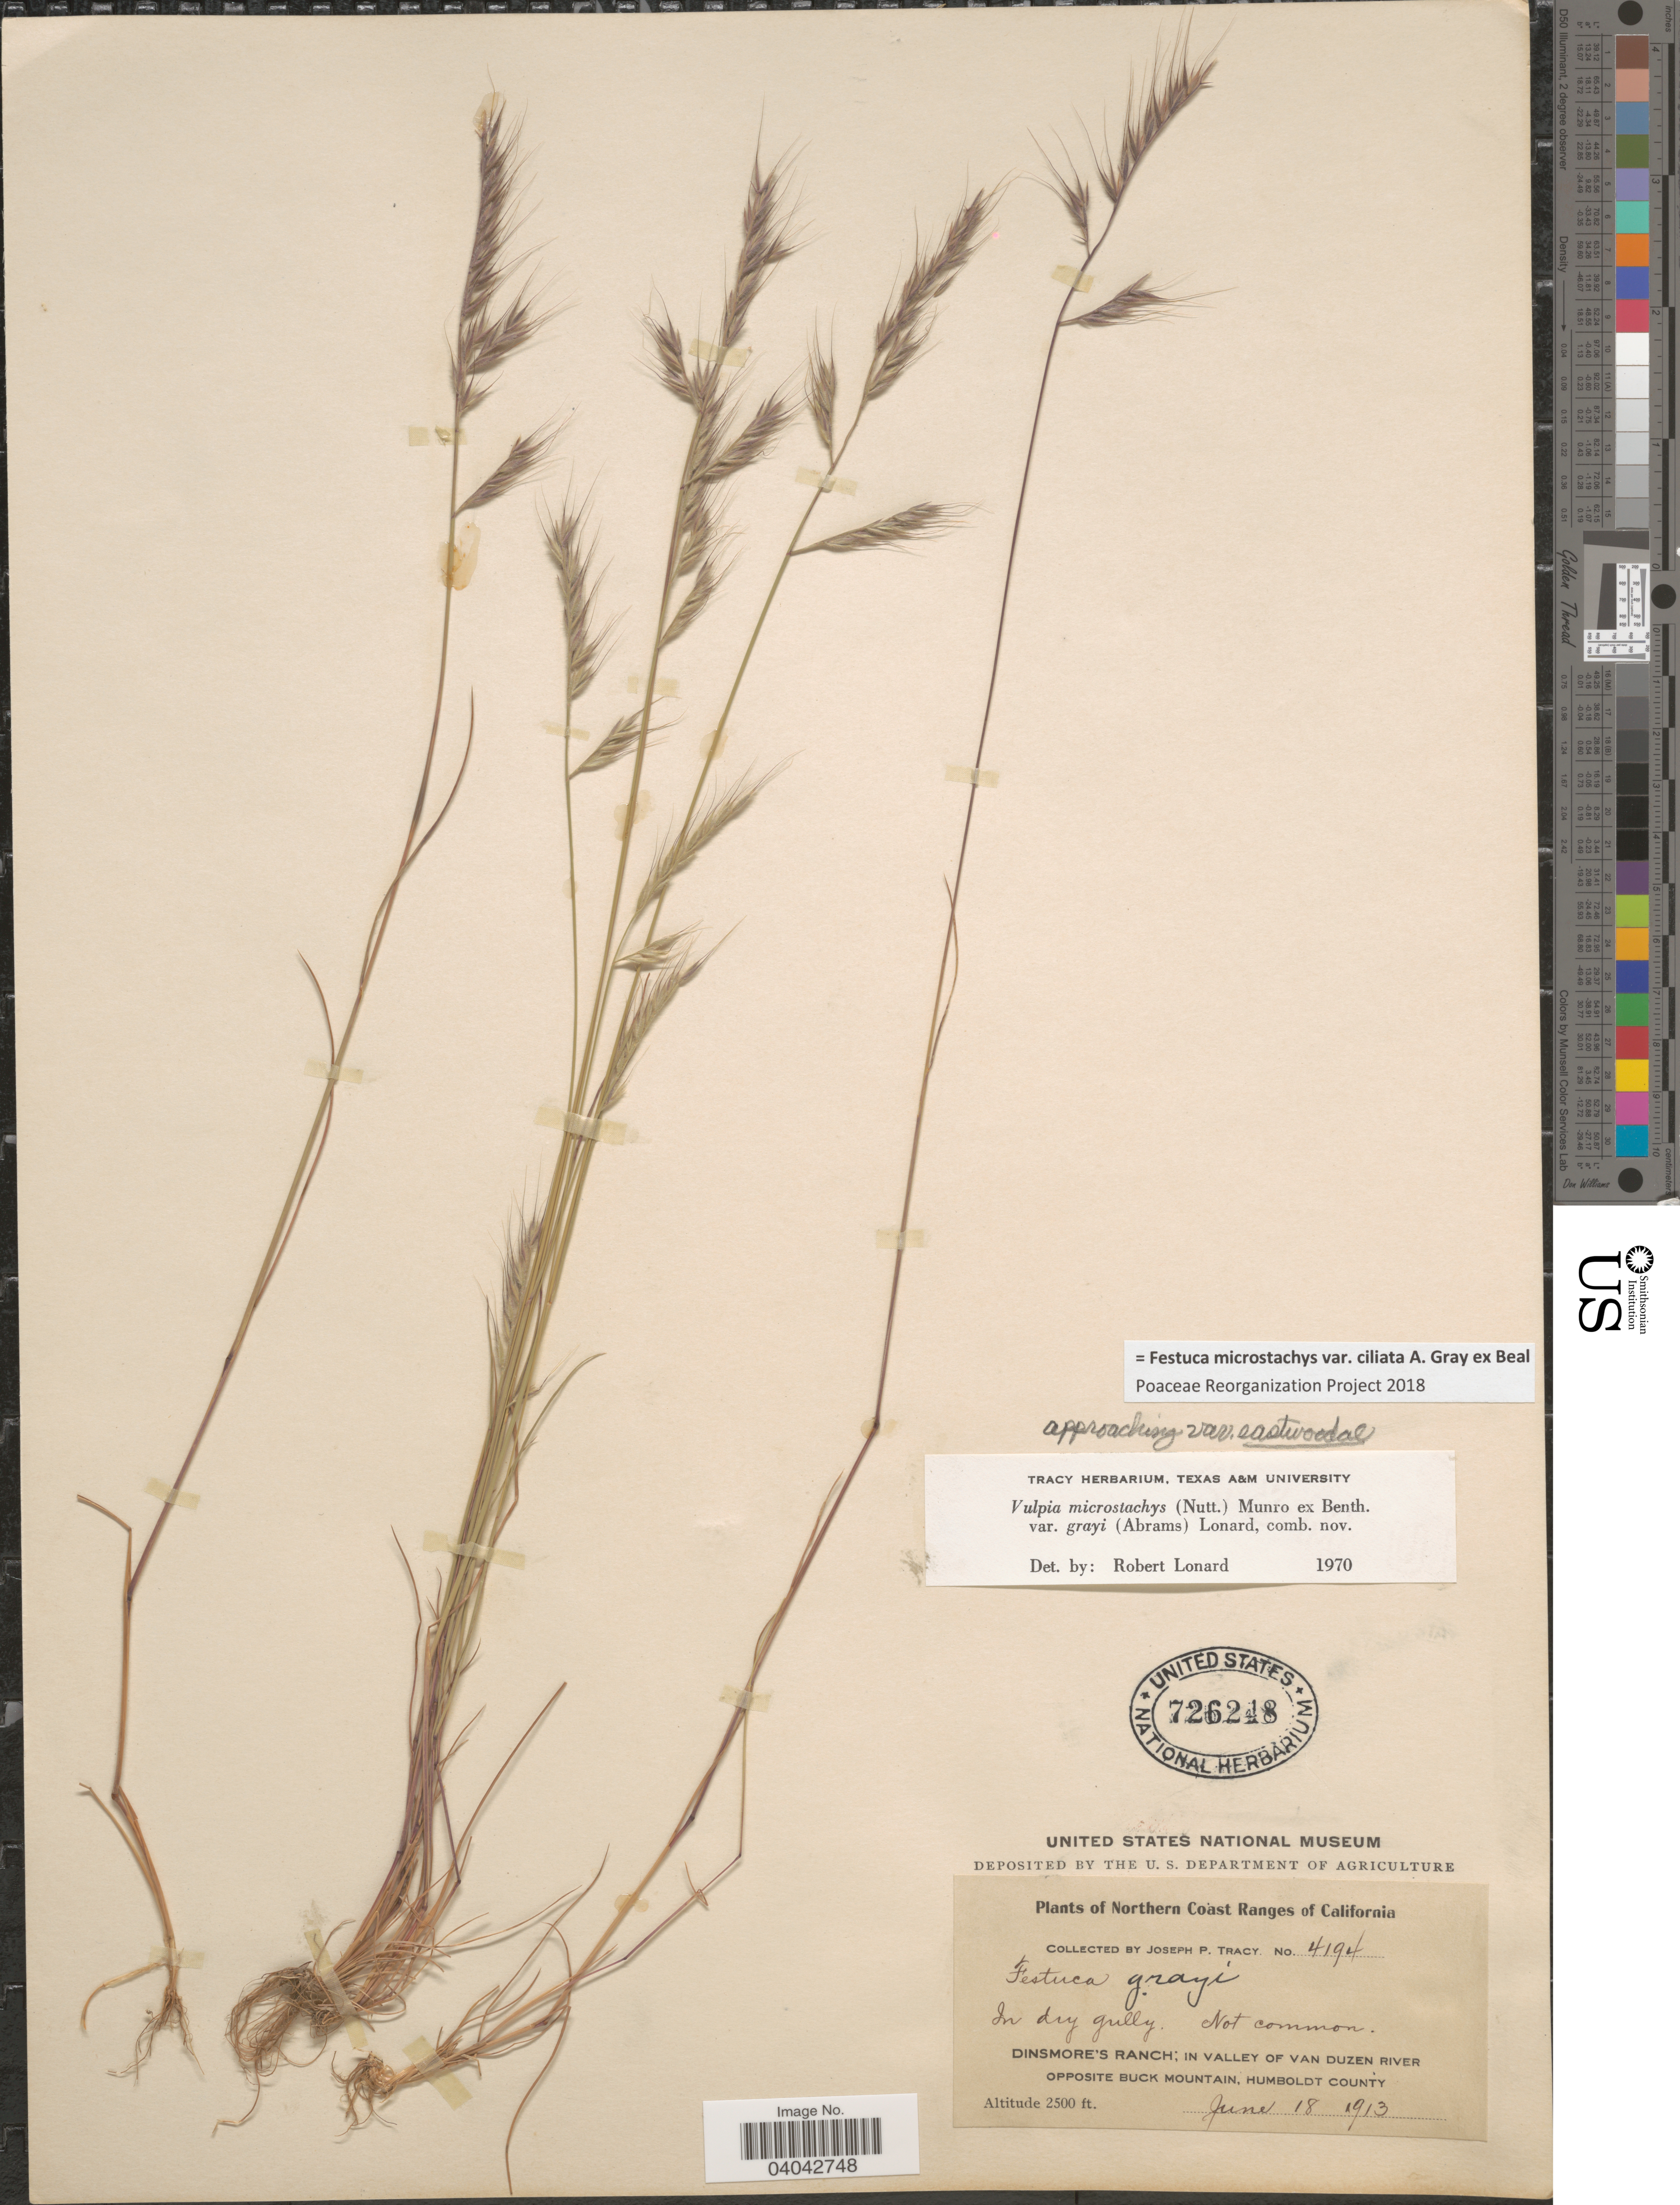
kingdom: Plantae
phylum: Tracheophyta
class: Liliopsida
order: Poales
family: Poaceae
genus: Festuca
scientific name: Festuca microstachys var. ciliata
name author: A. Gray ex W.J. Beal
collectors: J. Tracy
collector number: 4194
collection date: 1913-06-18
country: United States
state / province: California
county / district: Humboldt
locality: Northern Coast Ranges of California. Dinsmore's Ranch; in valley of Van Duzen River. Opoosite Buck Mountain, Humboldt County.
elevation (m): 762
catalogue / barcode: US 726248